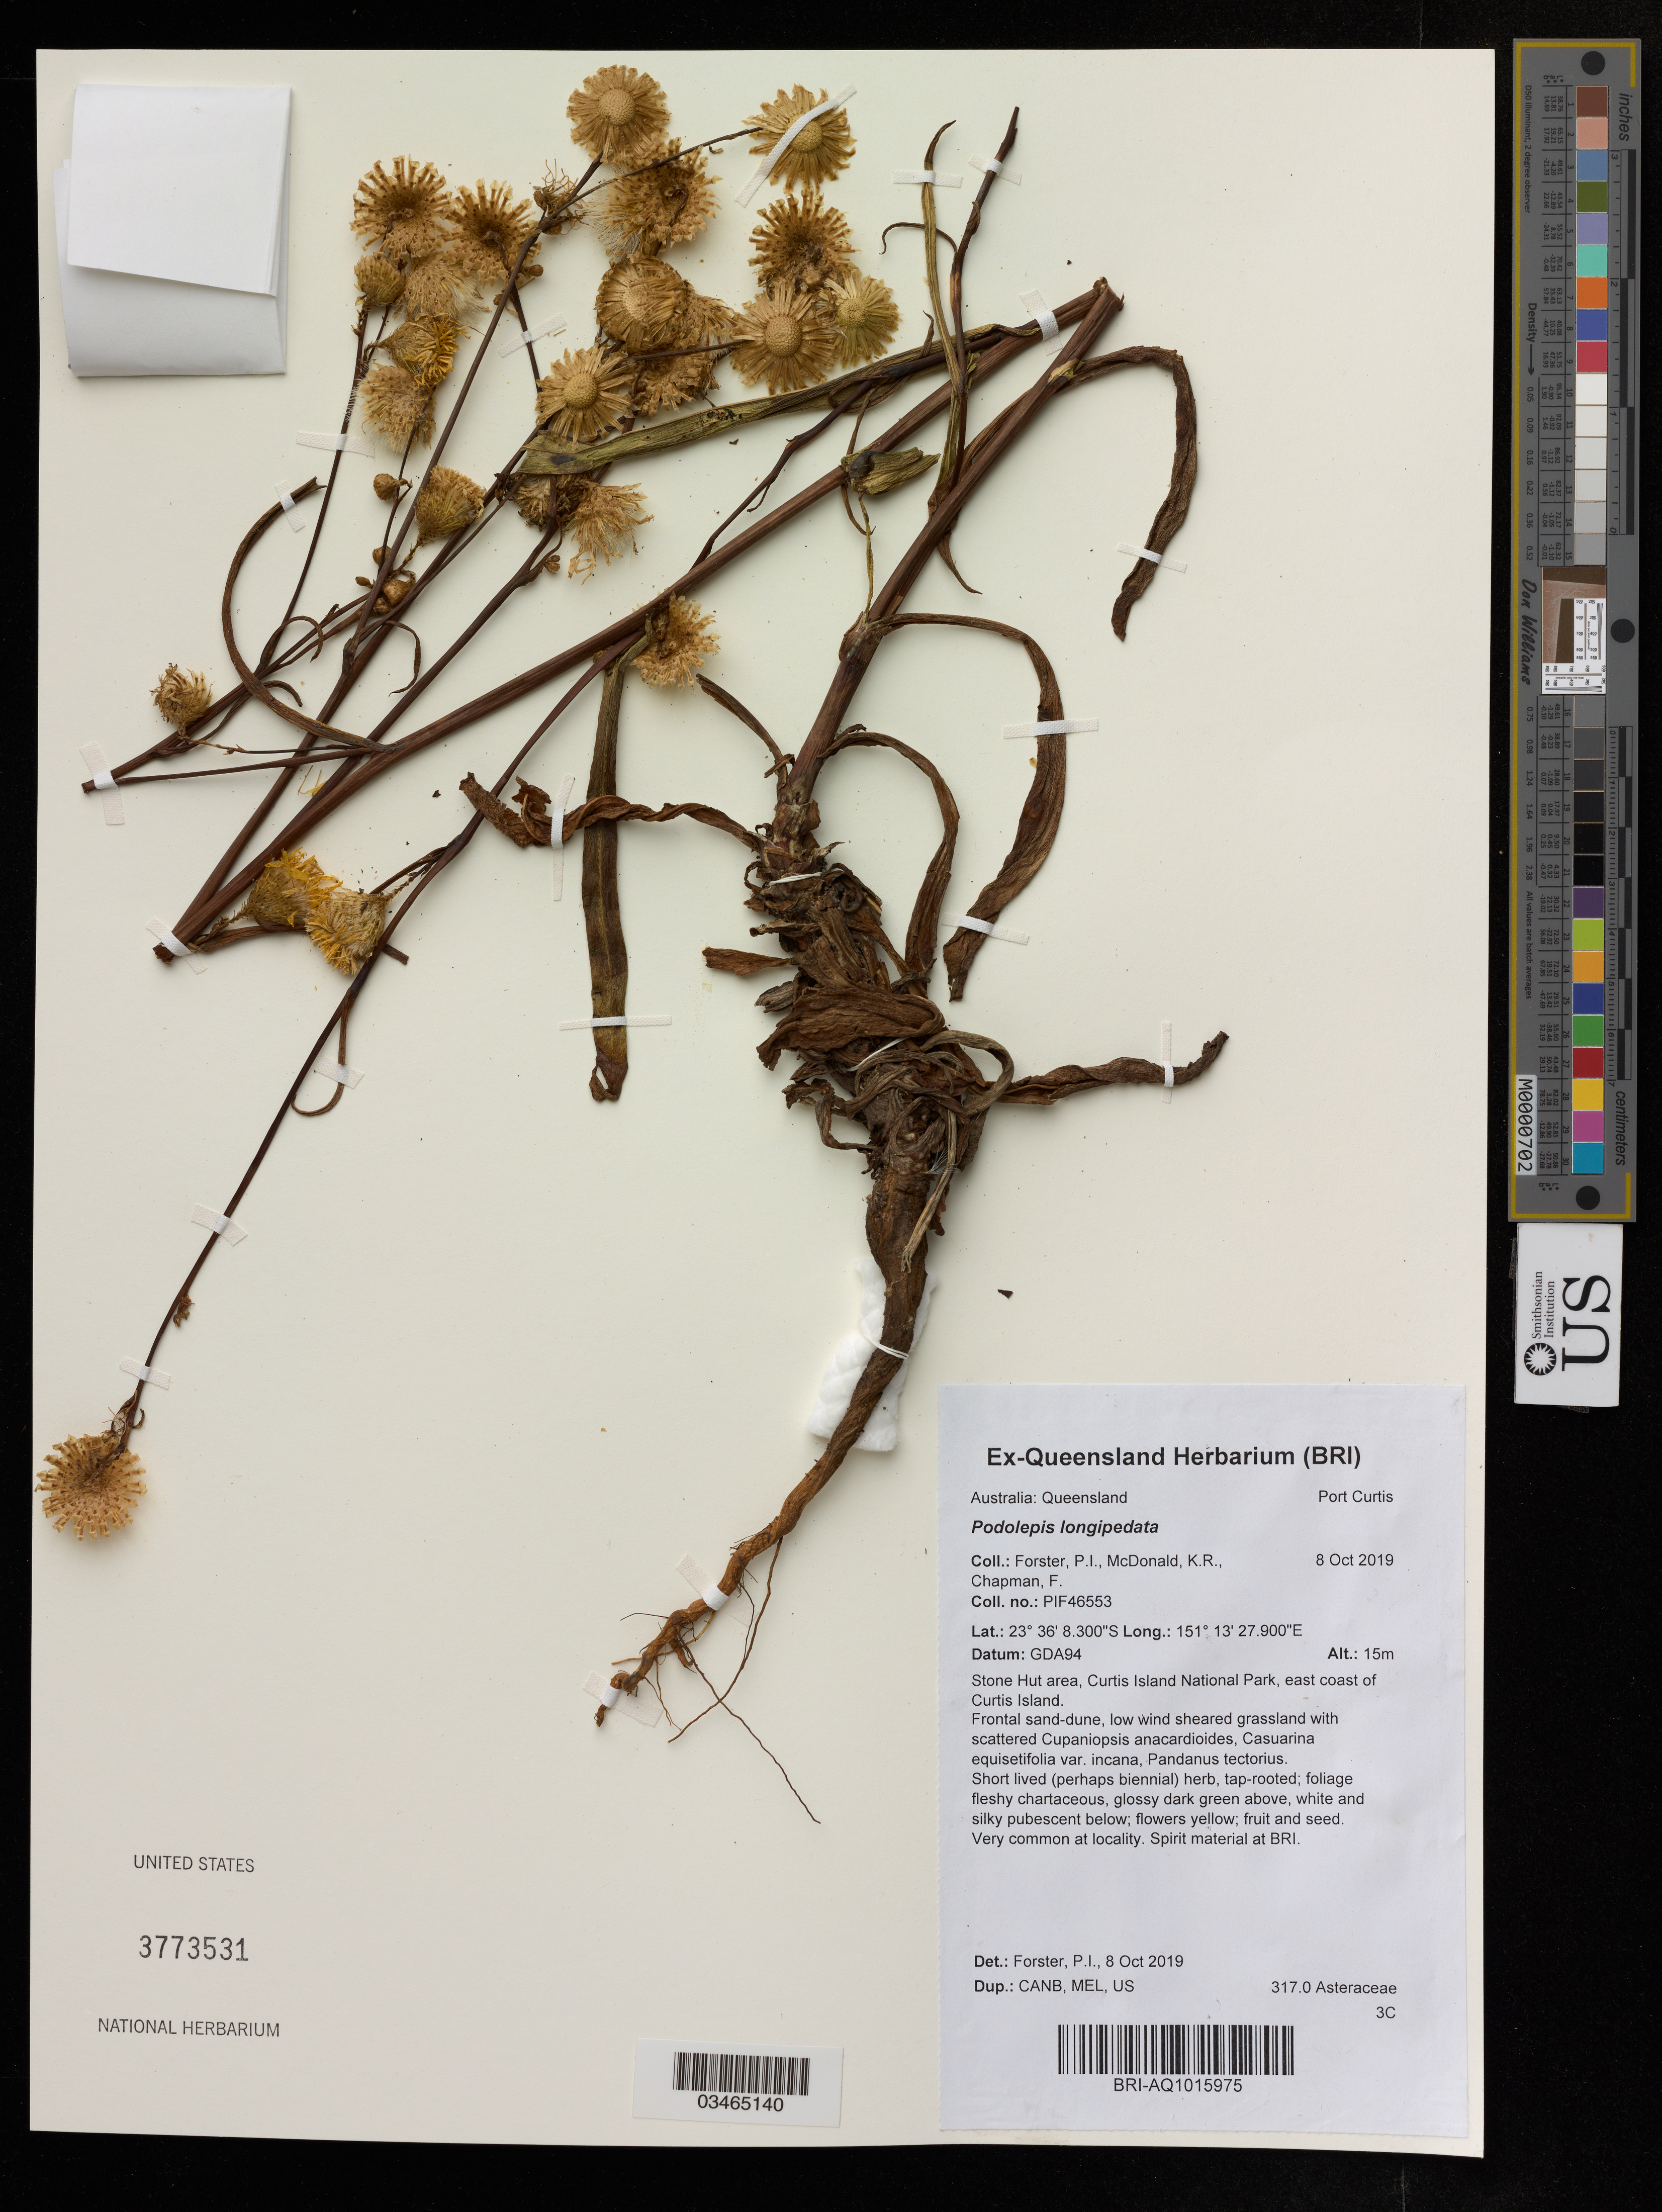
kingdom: Plantae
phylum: Tracheophyta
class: Magnoliopsida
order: Asterales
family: Asteraceae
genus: Podolepis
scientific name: Podolepis longipedata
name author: A. Cunn. ex DC.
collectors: P. Forster, K. McDonald & F. Chapman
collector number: PIF46553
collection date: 2019-10-08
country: Australia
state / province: Queensland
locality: Stone Hut area, Curtis Island National Park, east coast of Curtis Island.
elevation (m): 15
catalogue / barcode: US 3773531